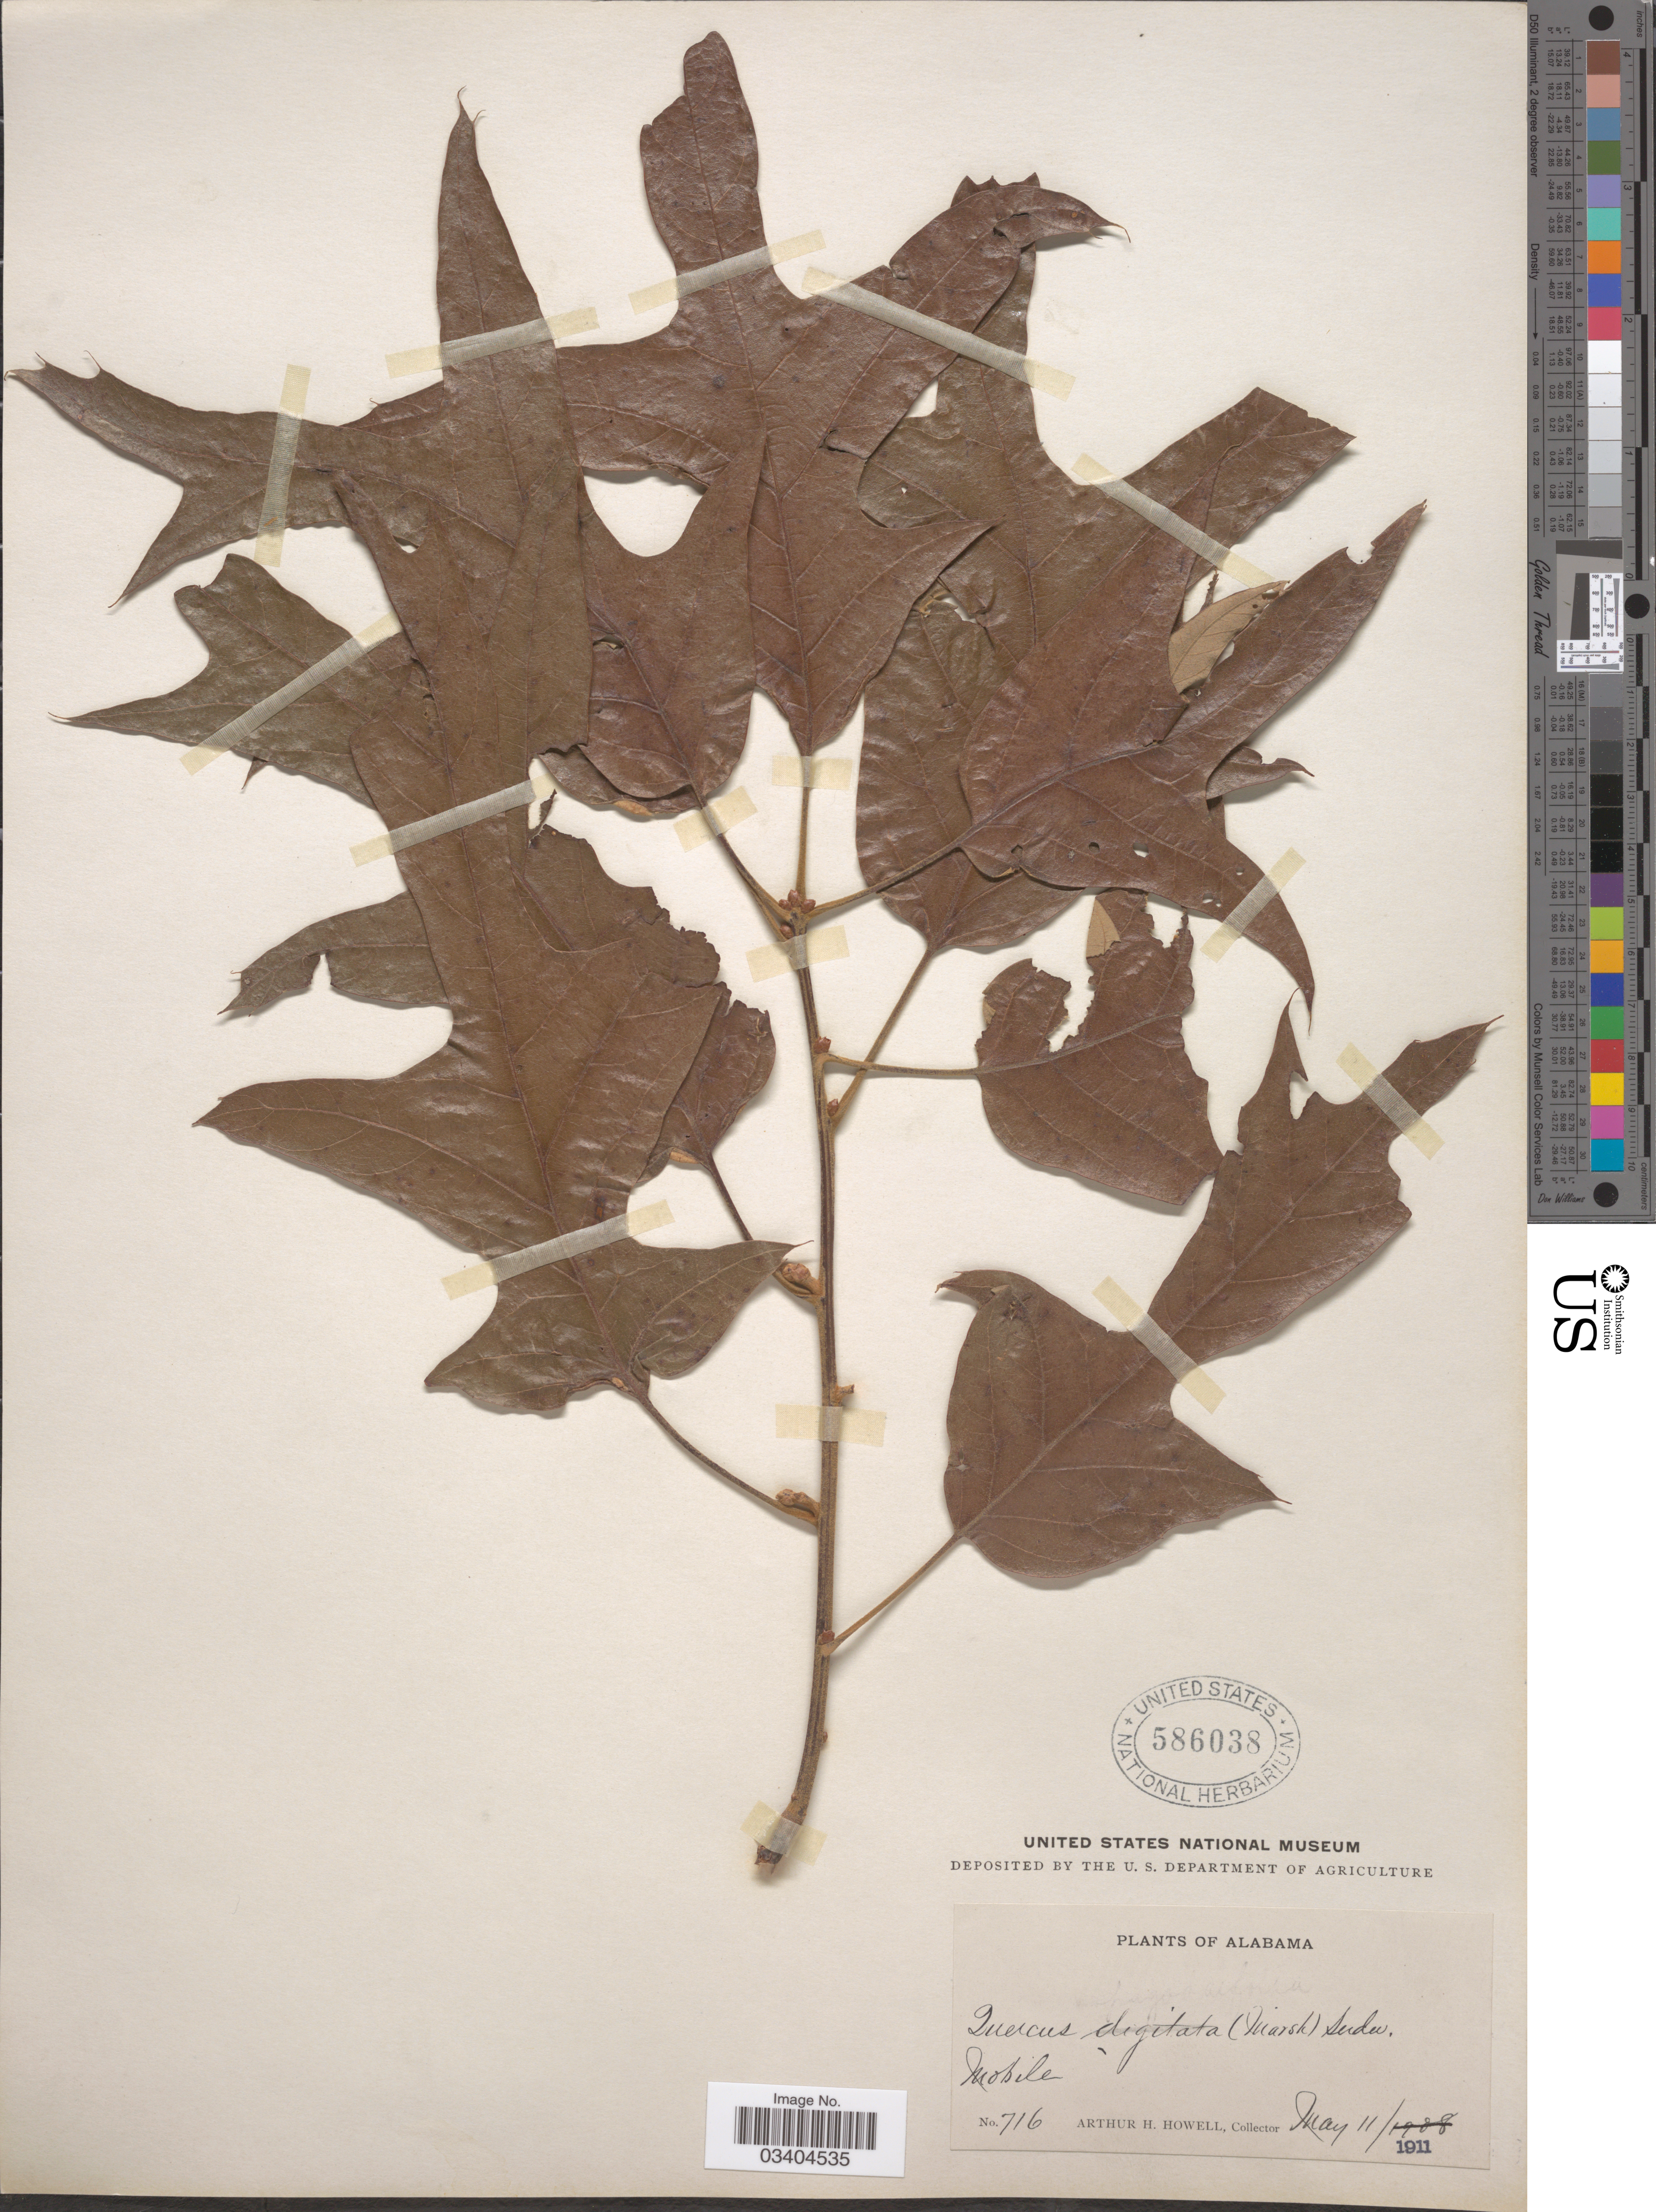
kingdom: Plantae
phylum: Tracheophyta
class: Magnoliopsida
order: Fagales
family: Fagaceae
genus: Quercus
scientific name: Quercus falcata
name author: Michx.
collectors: A. H. Howell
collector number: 716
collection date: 1911-05-11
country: United States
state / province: Alabama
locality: Mobile.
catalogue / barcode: US 586038